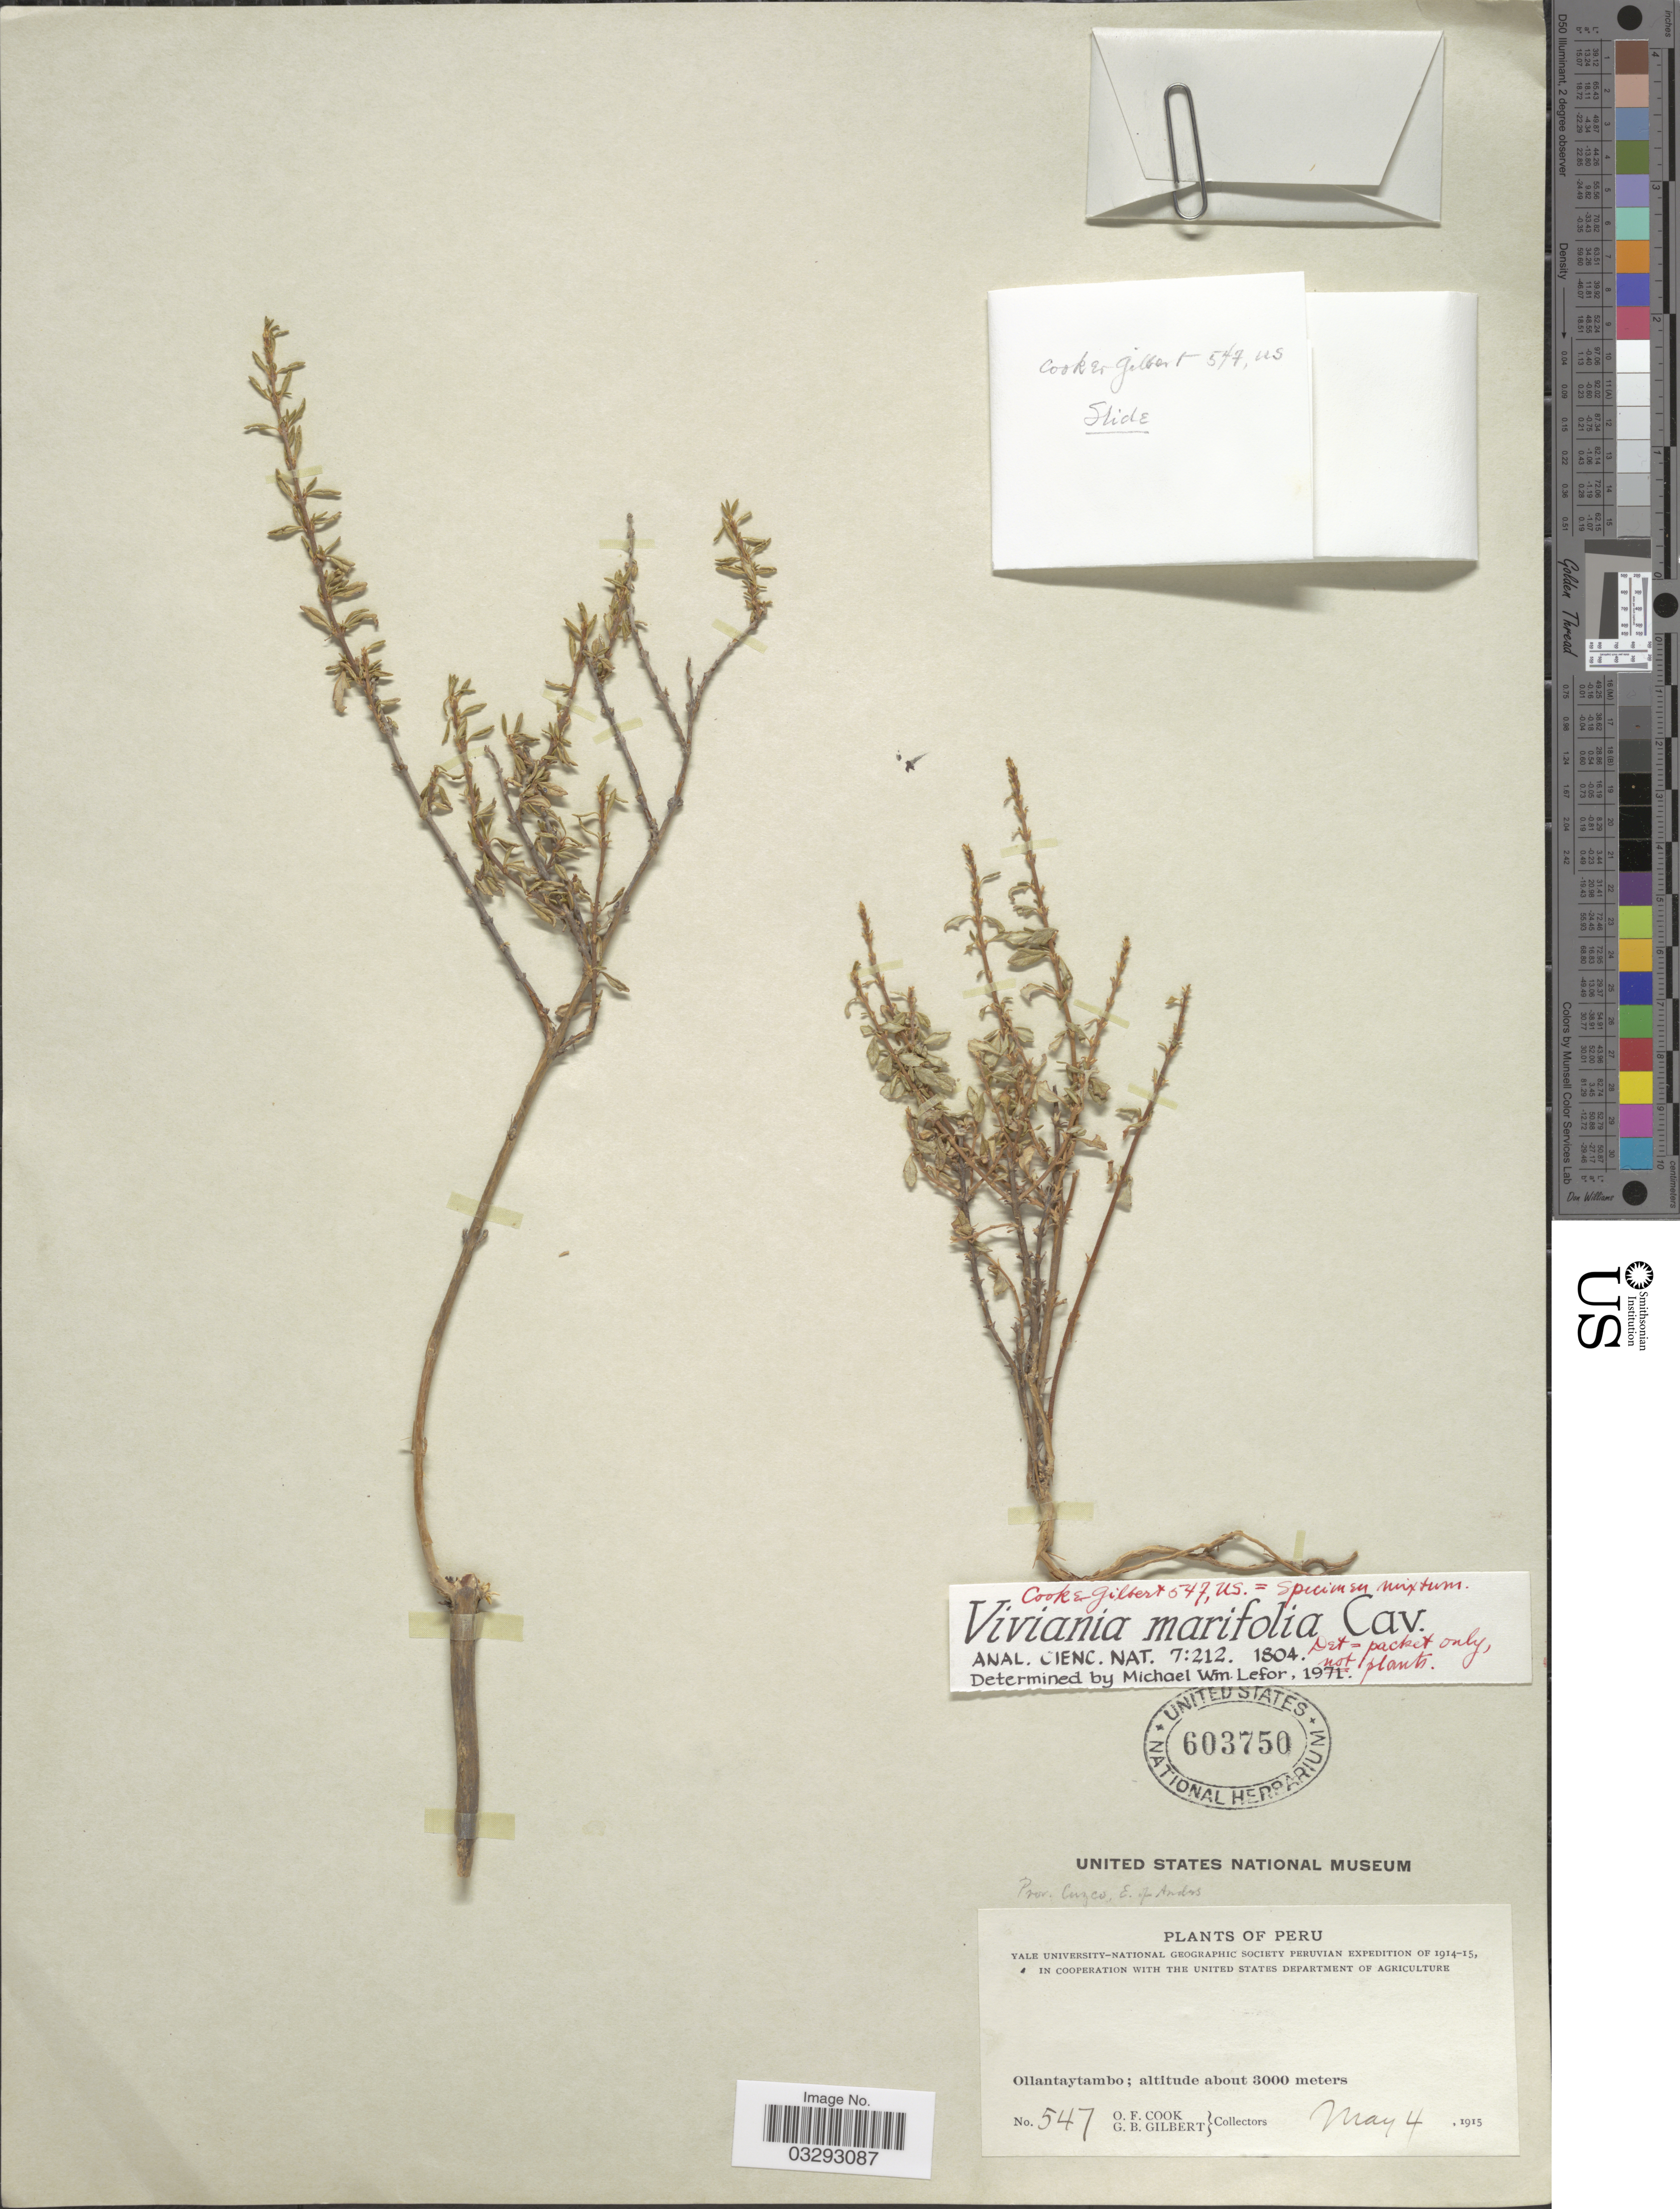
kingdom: Plantae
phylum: Tracheophyta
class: Magnoliopsida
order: Geraniales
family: Vivianiaceae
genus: Viviania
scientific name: Viviania marifolia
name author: Cav.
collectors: O. F. Cook & G. B. Gilbert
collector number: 547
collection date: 1915-05-04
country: Peru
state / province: Cusco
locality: Prov. Cuzco. E. of Andes. Ollantaytambo.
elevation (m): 3000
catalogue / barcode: US 603750